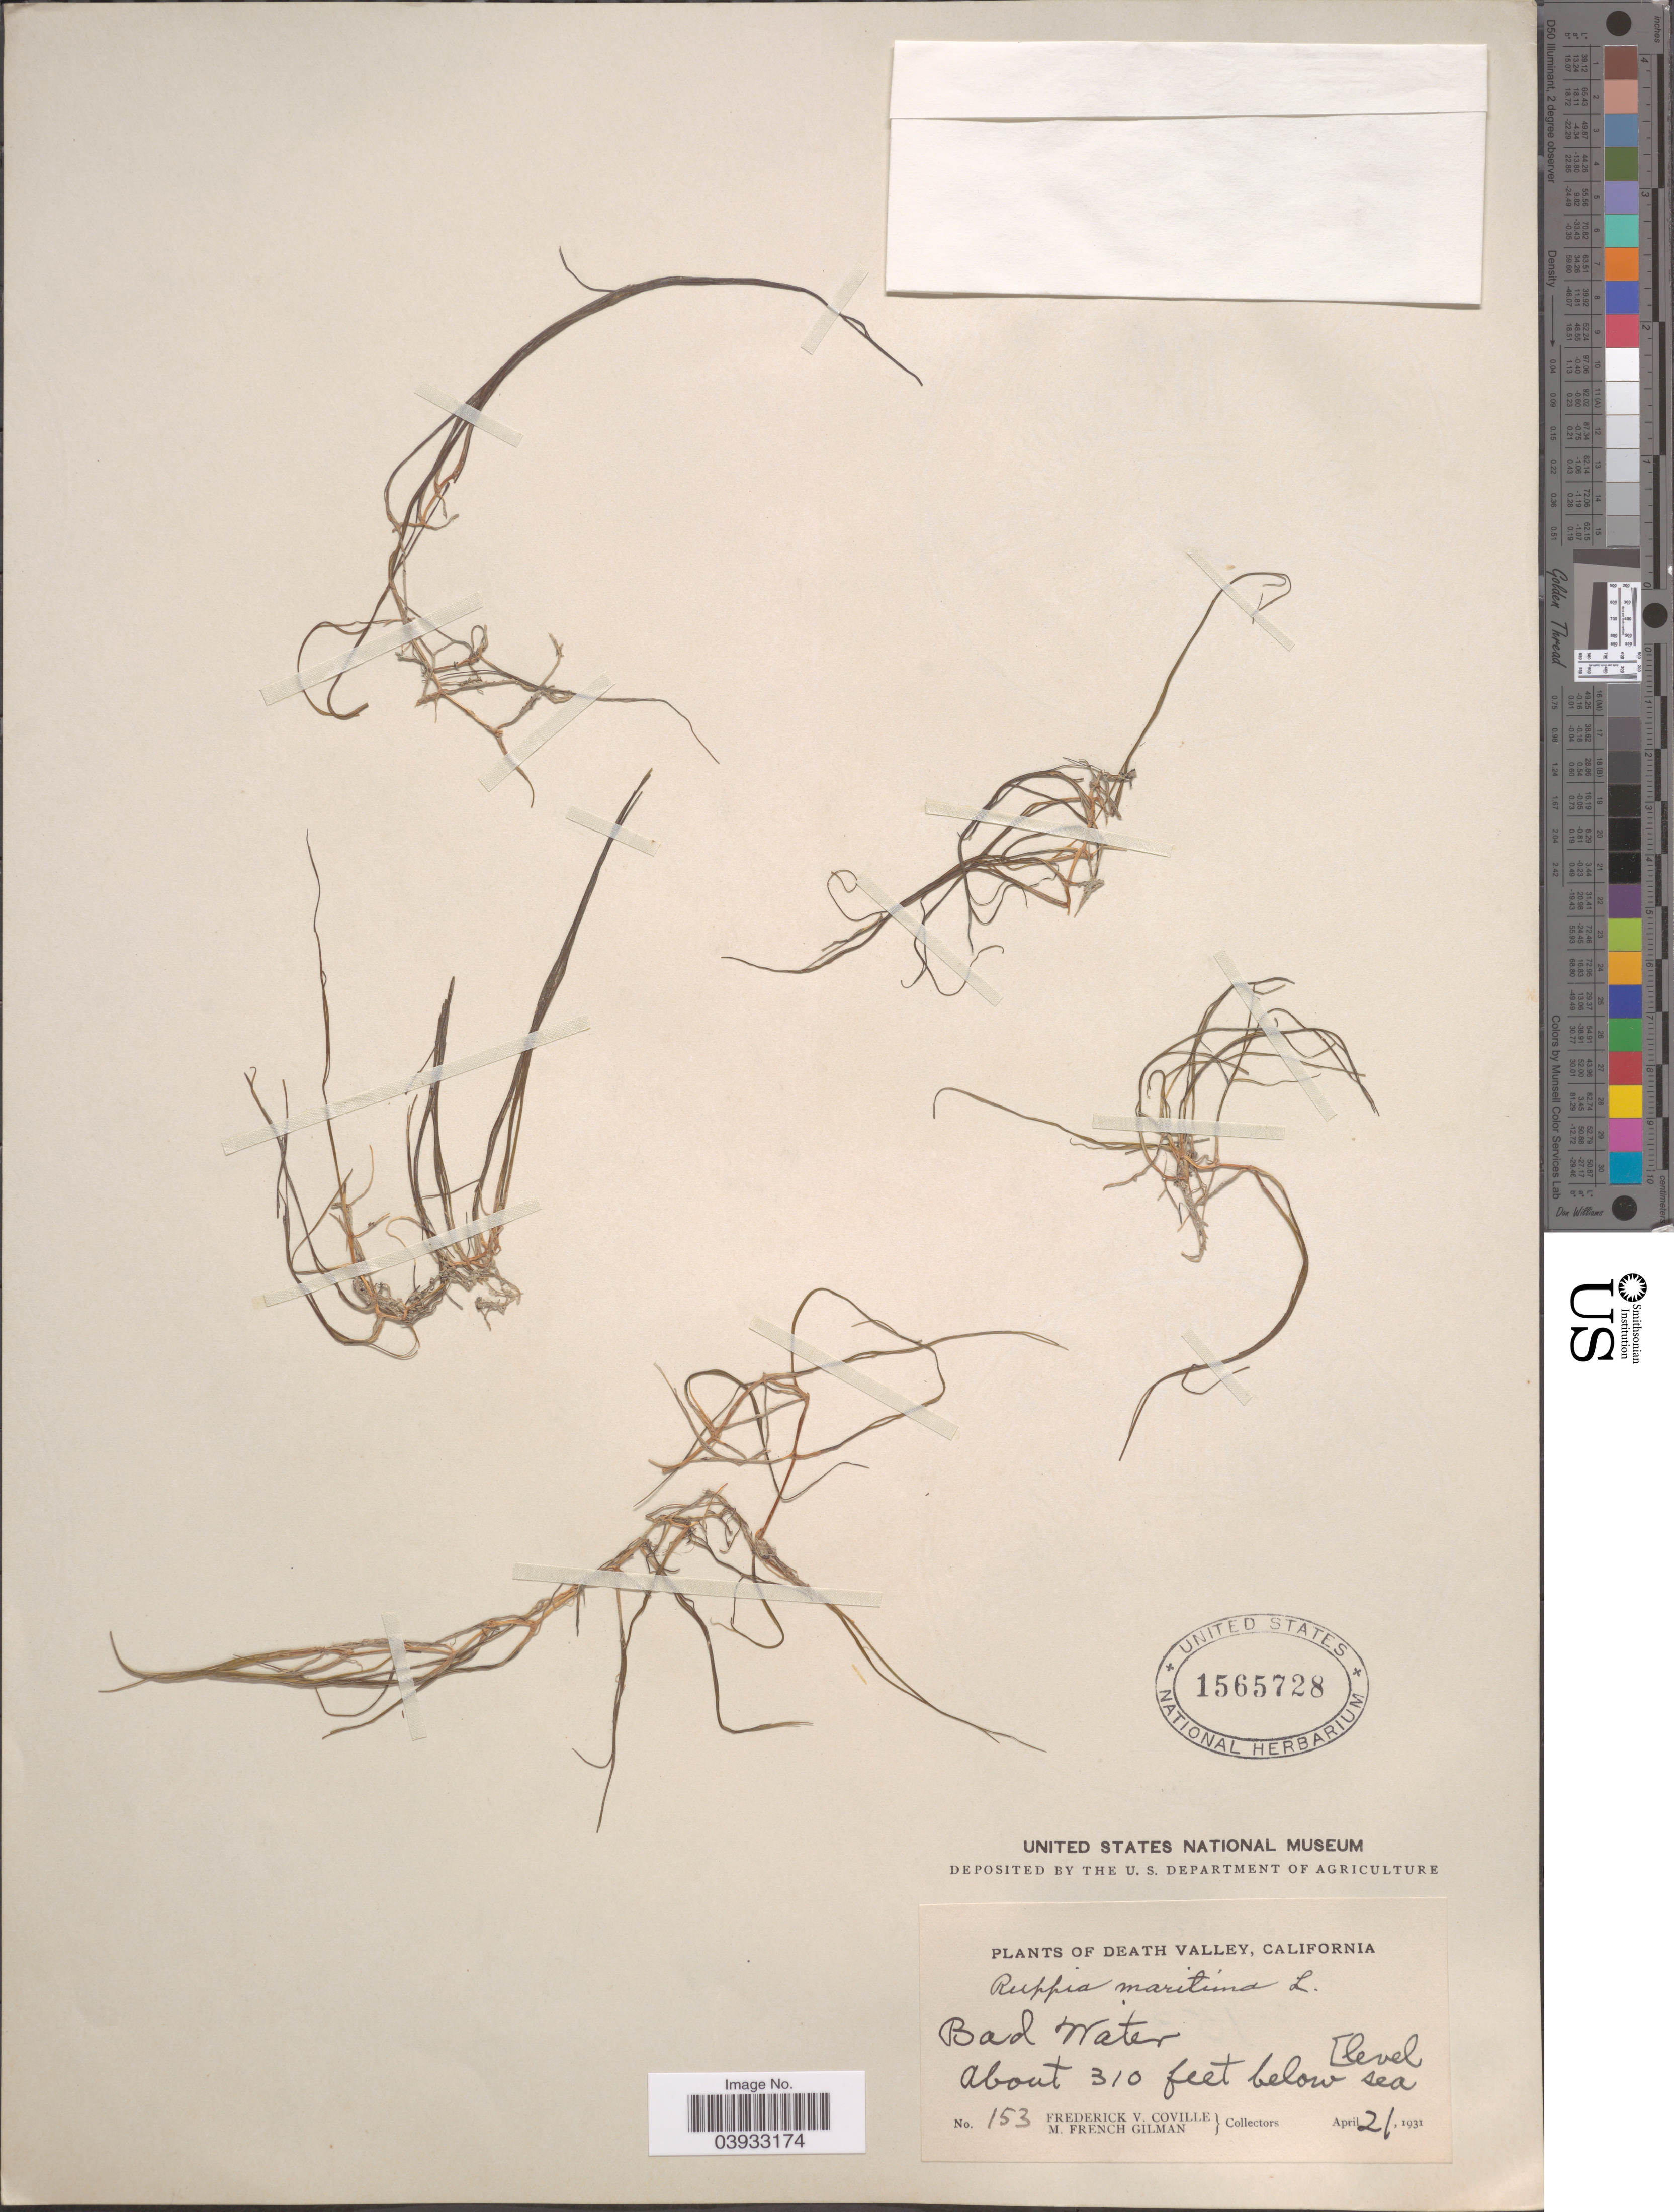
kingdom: Plantae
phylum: Tracheophyta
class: Liliopsida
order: Alismatales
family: Ruppiaceae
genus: Ruppia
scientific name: Ruppia maritima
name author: L.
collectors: F. V. Coville & M. F. Gilman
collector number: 153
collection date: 1931-04-21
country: United States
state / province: California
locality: Death Valley. Bad Water.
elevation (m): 94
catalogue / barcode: US 1565728